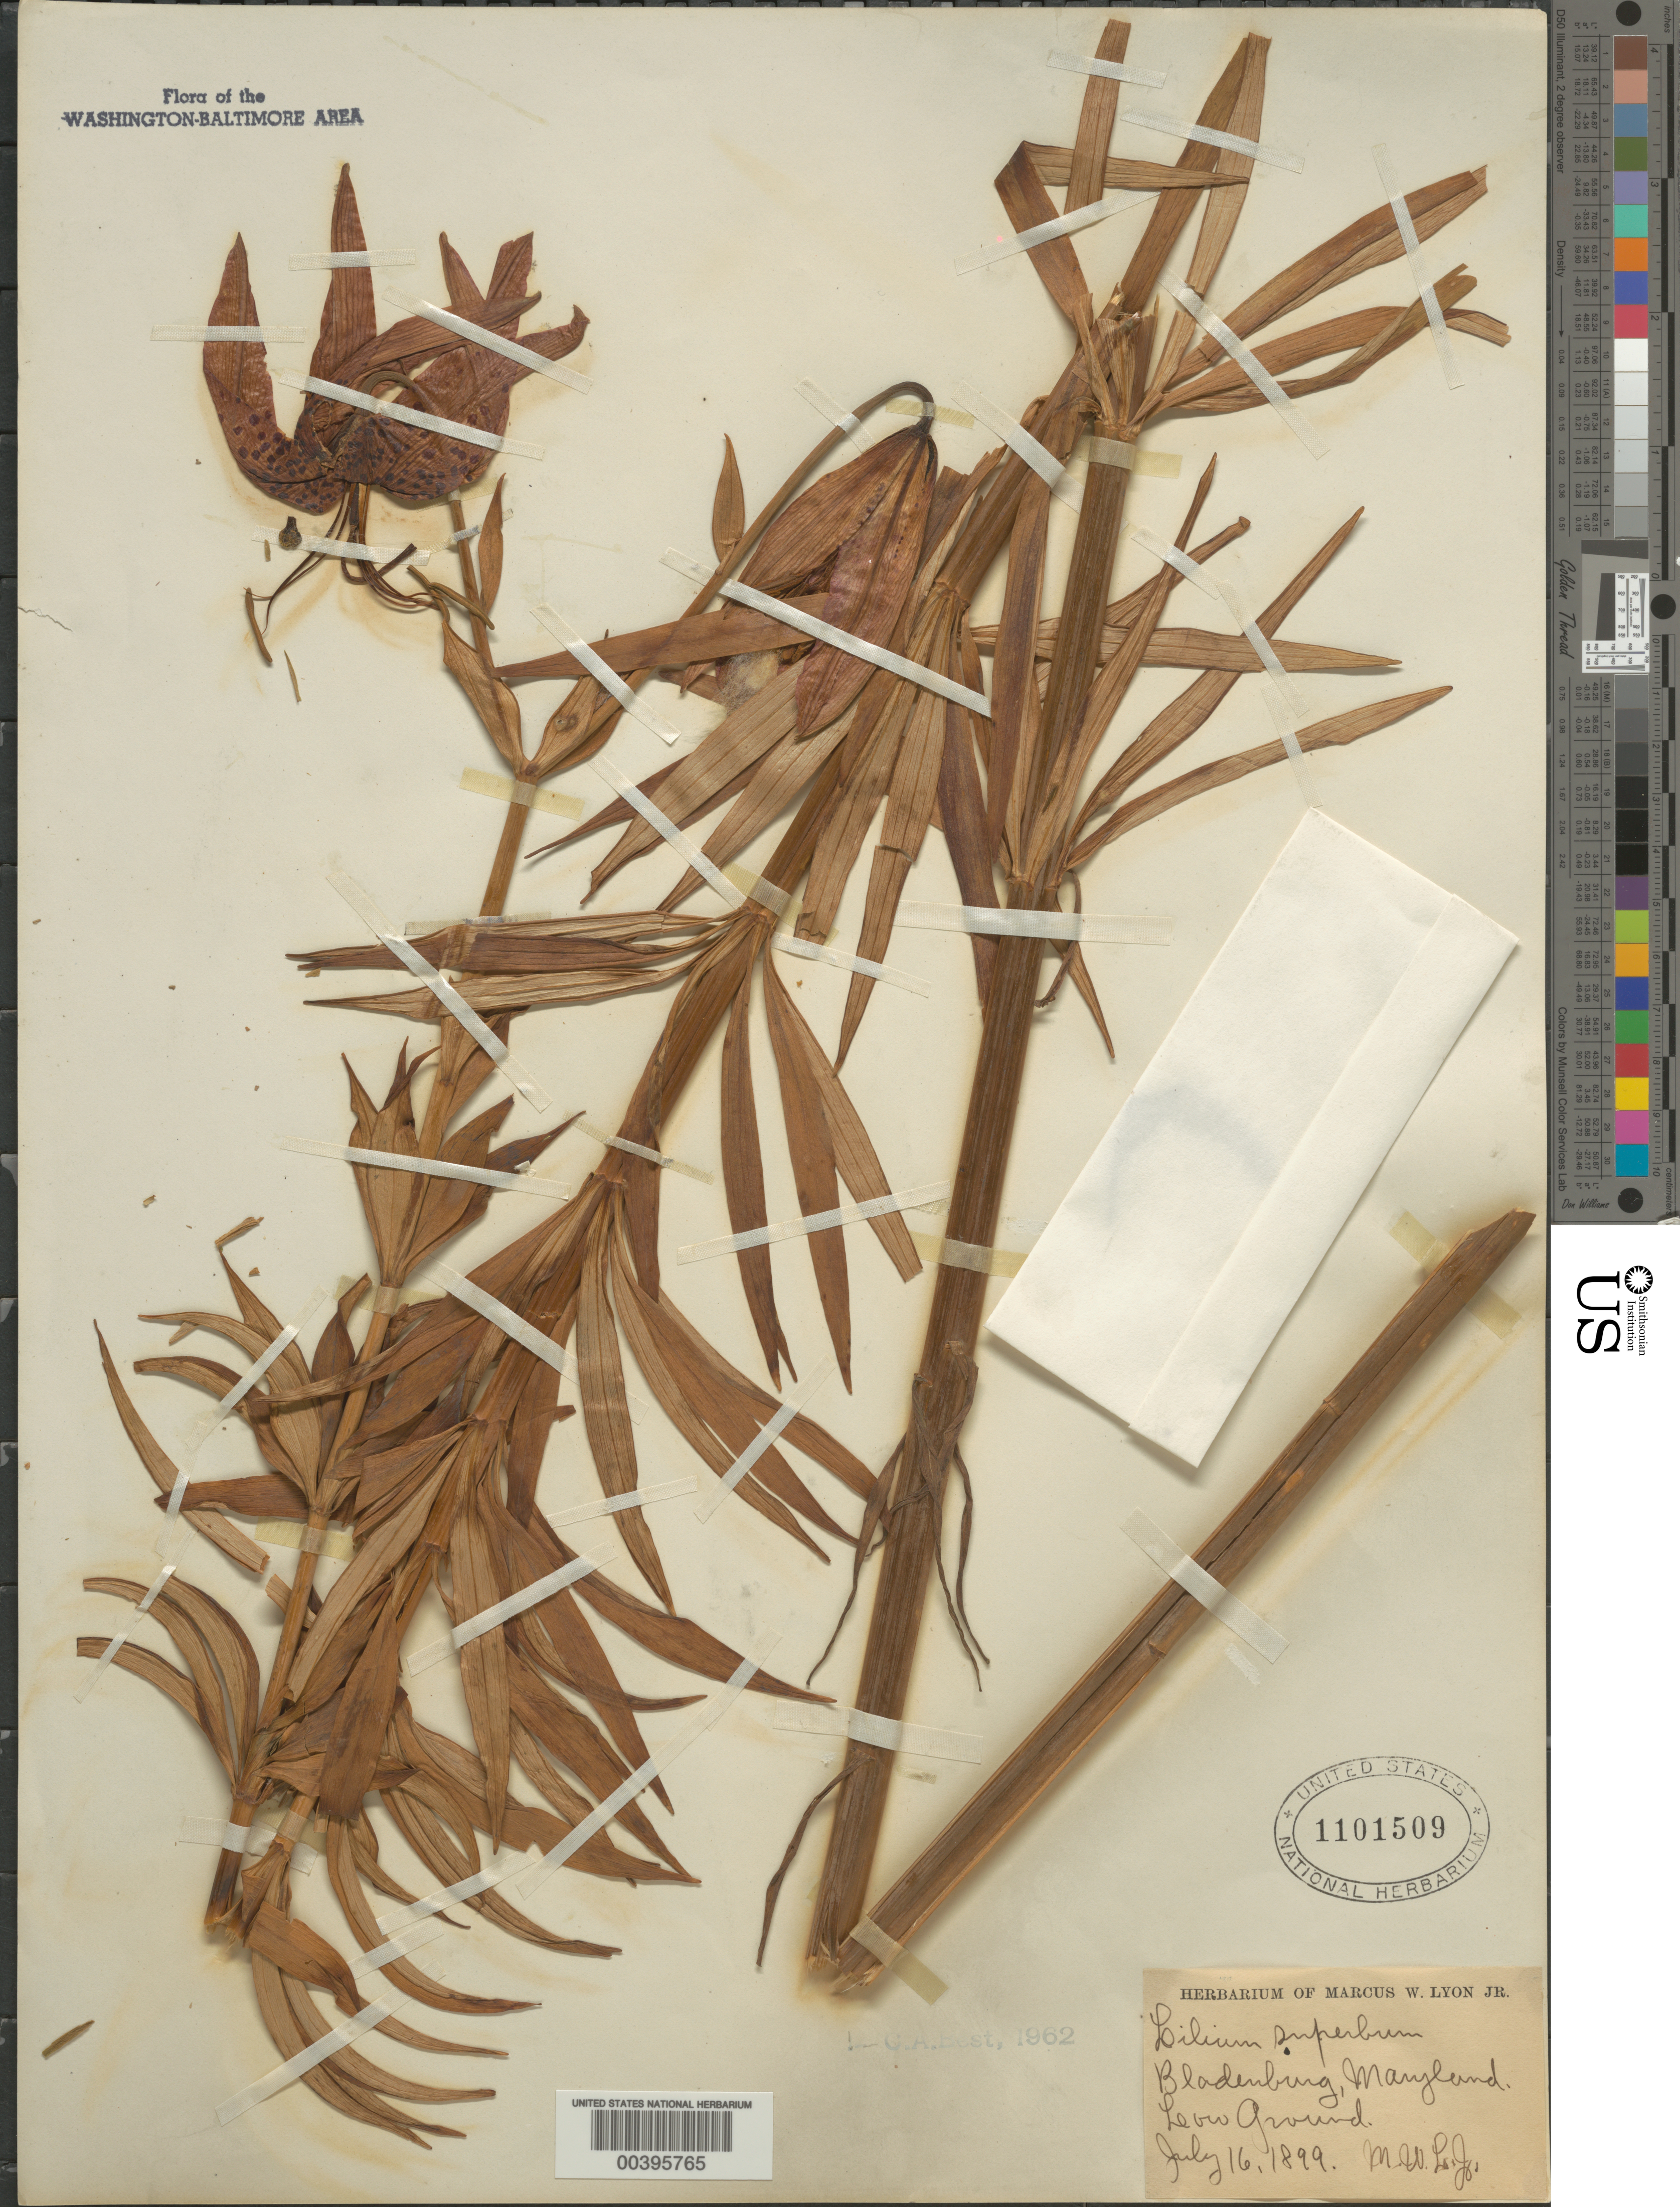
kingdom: Plantae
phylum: Tracheophyta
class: Liliopsida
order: Liliales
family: Liliaceae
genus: Lilium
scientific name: Lilium superbum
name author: L.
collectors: M. W. Lyon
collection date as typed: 16 Jul 1899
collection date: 1899-07-16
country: United States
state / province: Maryland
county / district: Prince George's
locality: Bladensburg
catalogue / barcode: US 1101509